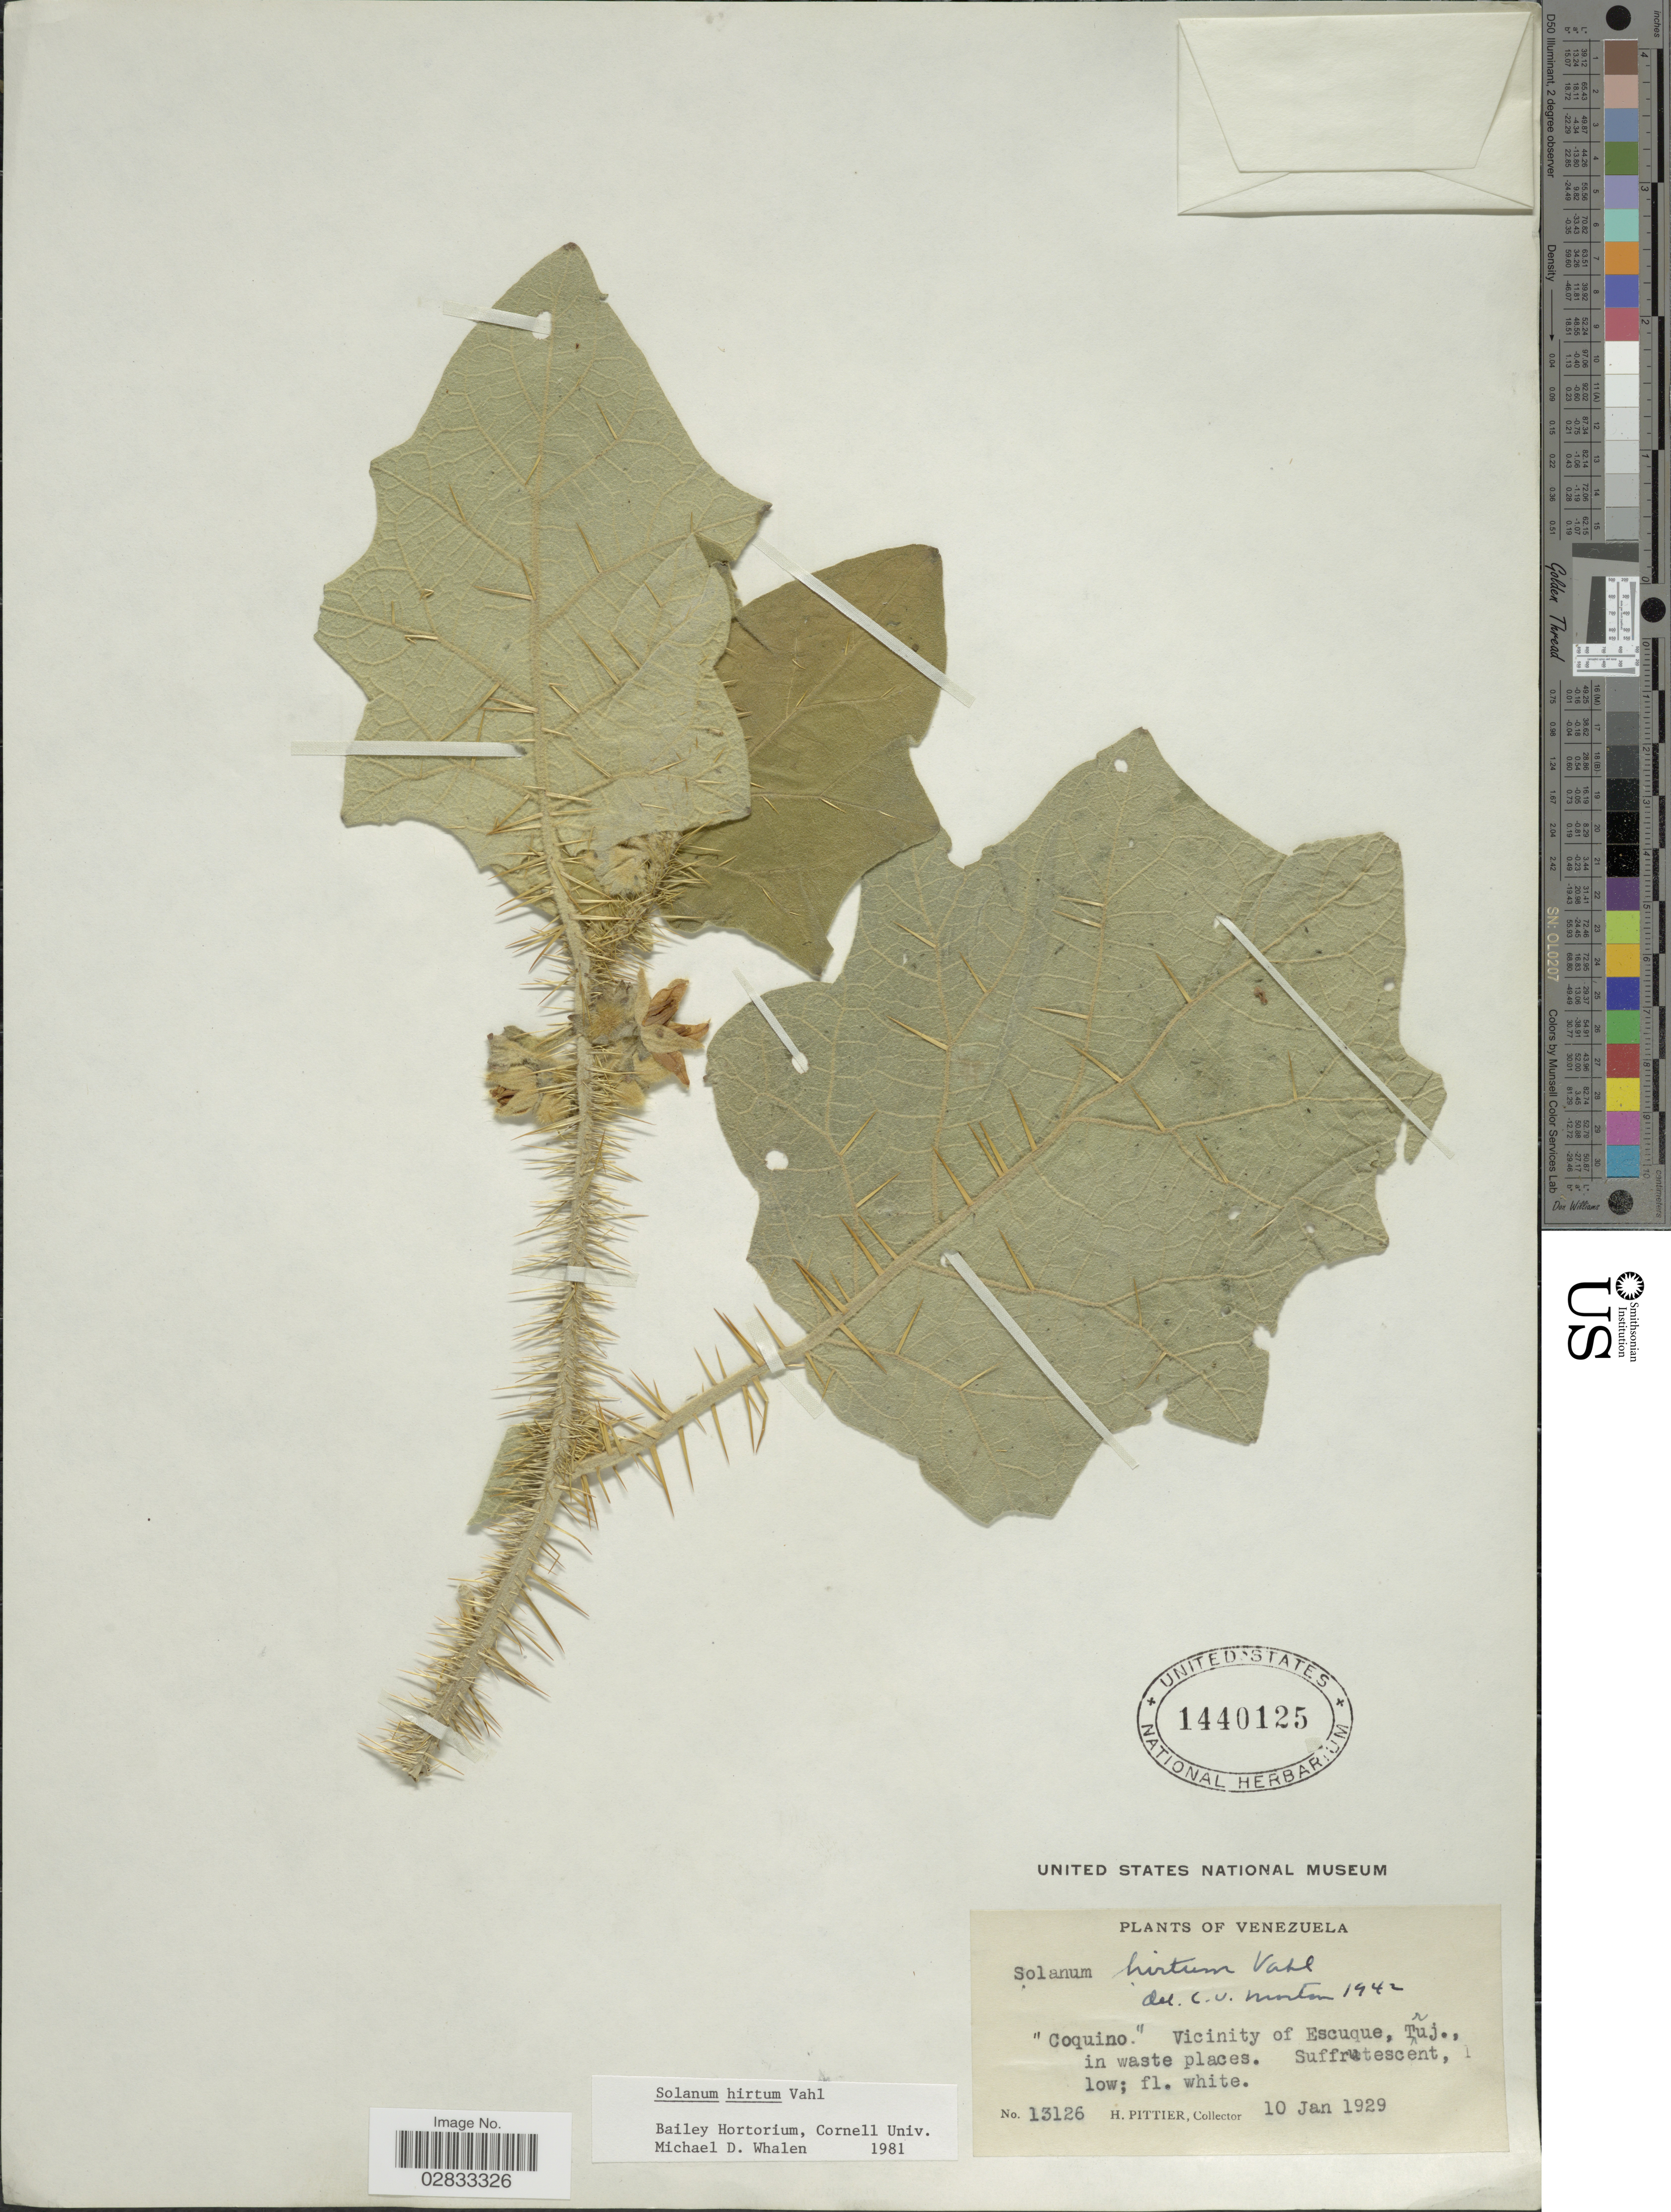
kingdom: Plantae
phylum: Tracheophyta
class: Magnoliopsida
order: Solanales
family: Solanaceae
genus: Solanum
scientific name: Solanum hirtum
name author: Vahl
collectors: H. F. Pittier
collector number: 13126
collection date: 1929-01-10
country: Venezuela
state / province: Trujillo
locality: Coquino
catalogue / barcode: US 1440125